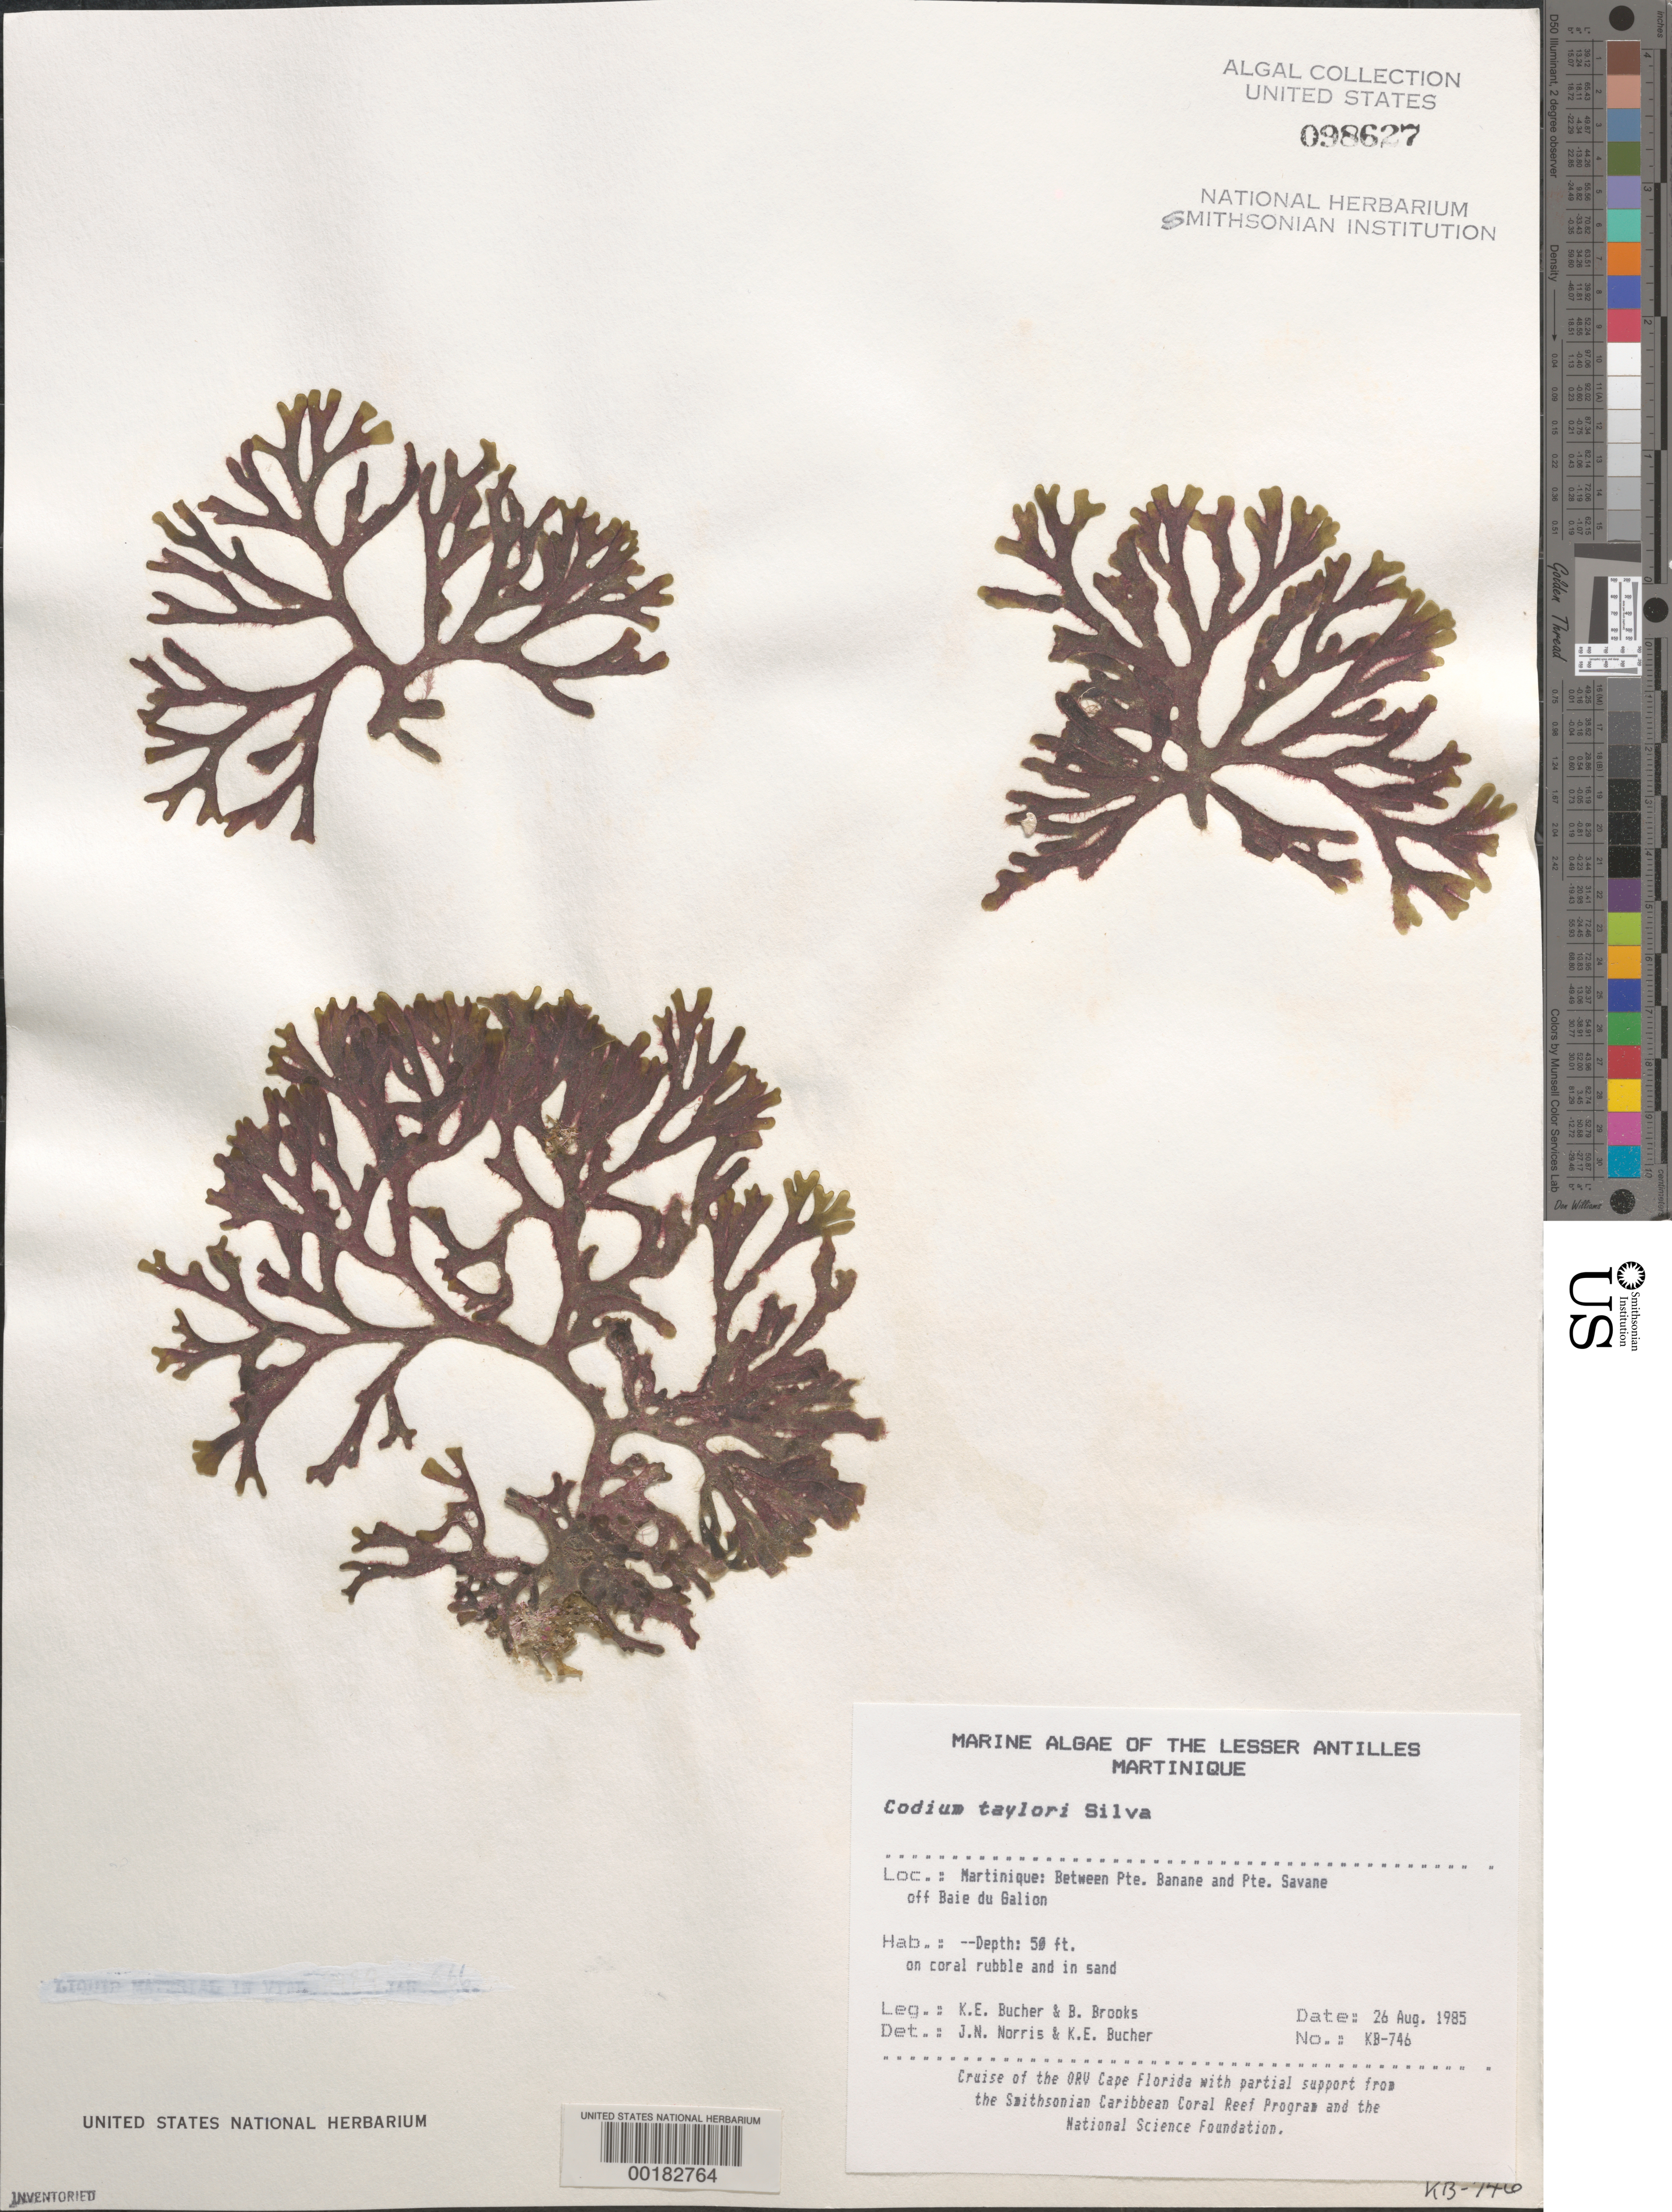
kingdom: Plantae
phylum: Chlorophyta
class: Ulvophyceae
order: Bryopsidales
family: Codiaceae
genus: Codium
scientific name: Codium taylorii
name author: P.C. Silva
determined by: Norris, J. N.; Bucher, K. E.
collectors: K. E. Bucher & B. Brooks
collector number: Kb-746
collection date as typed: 26 Aug 1985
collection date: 1985-08-26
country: Martinique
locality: Between Pointe Banane and Pointe Savane, off Baie du Galion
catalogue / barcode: US 98627